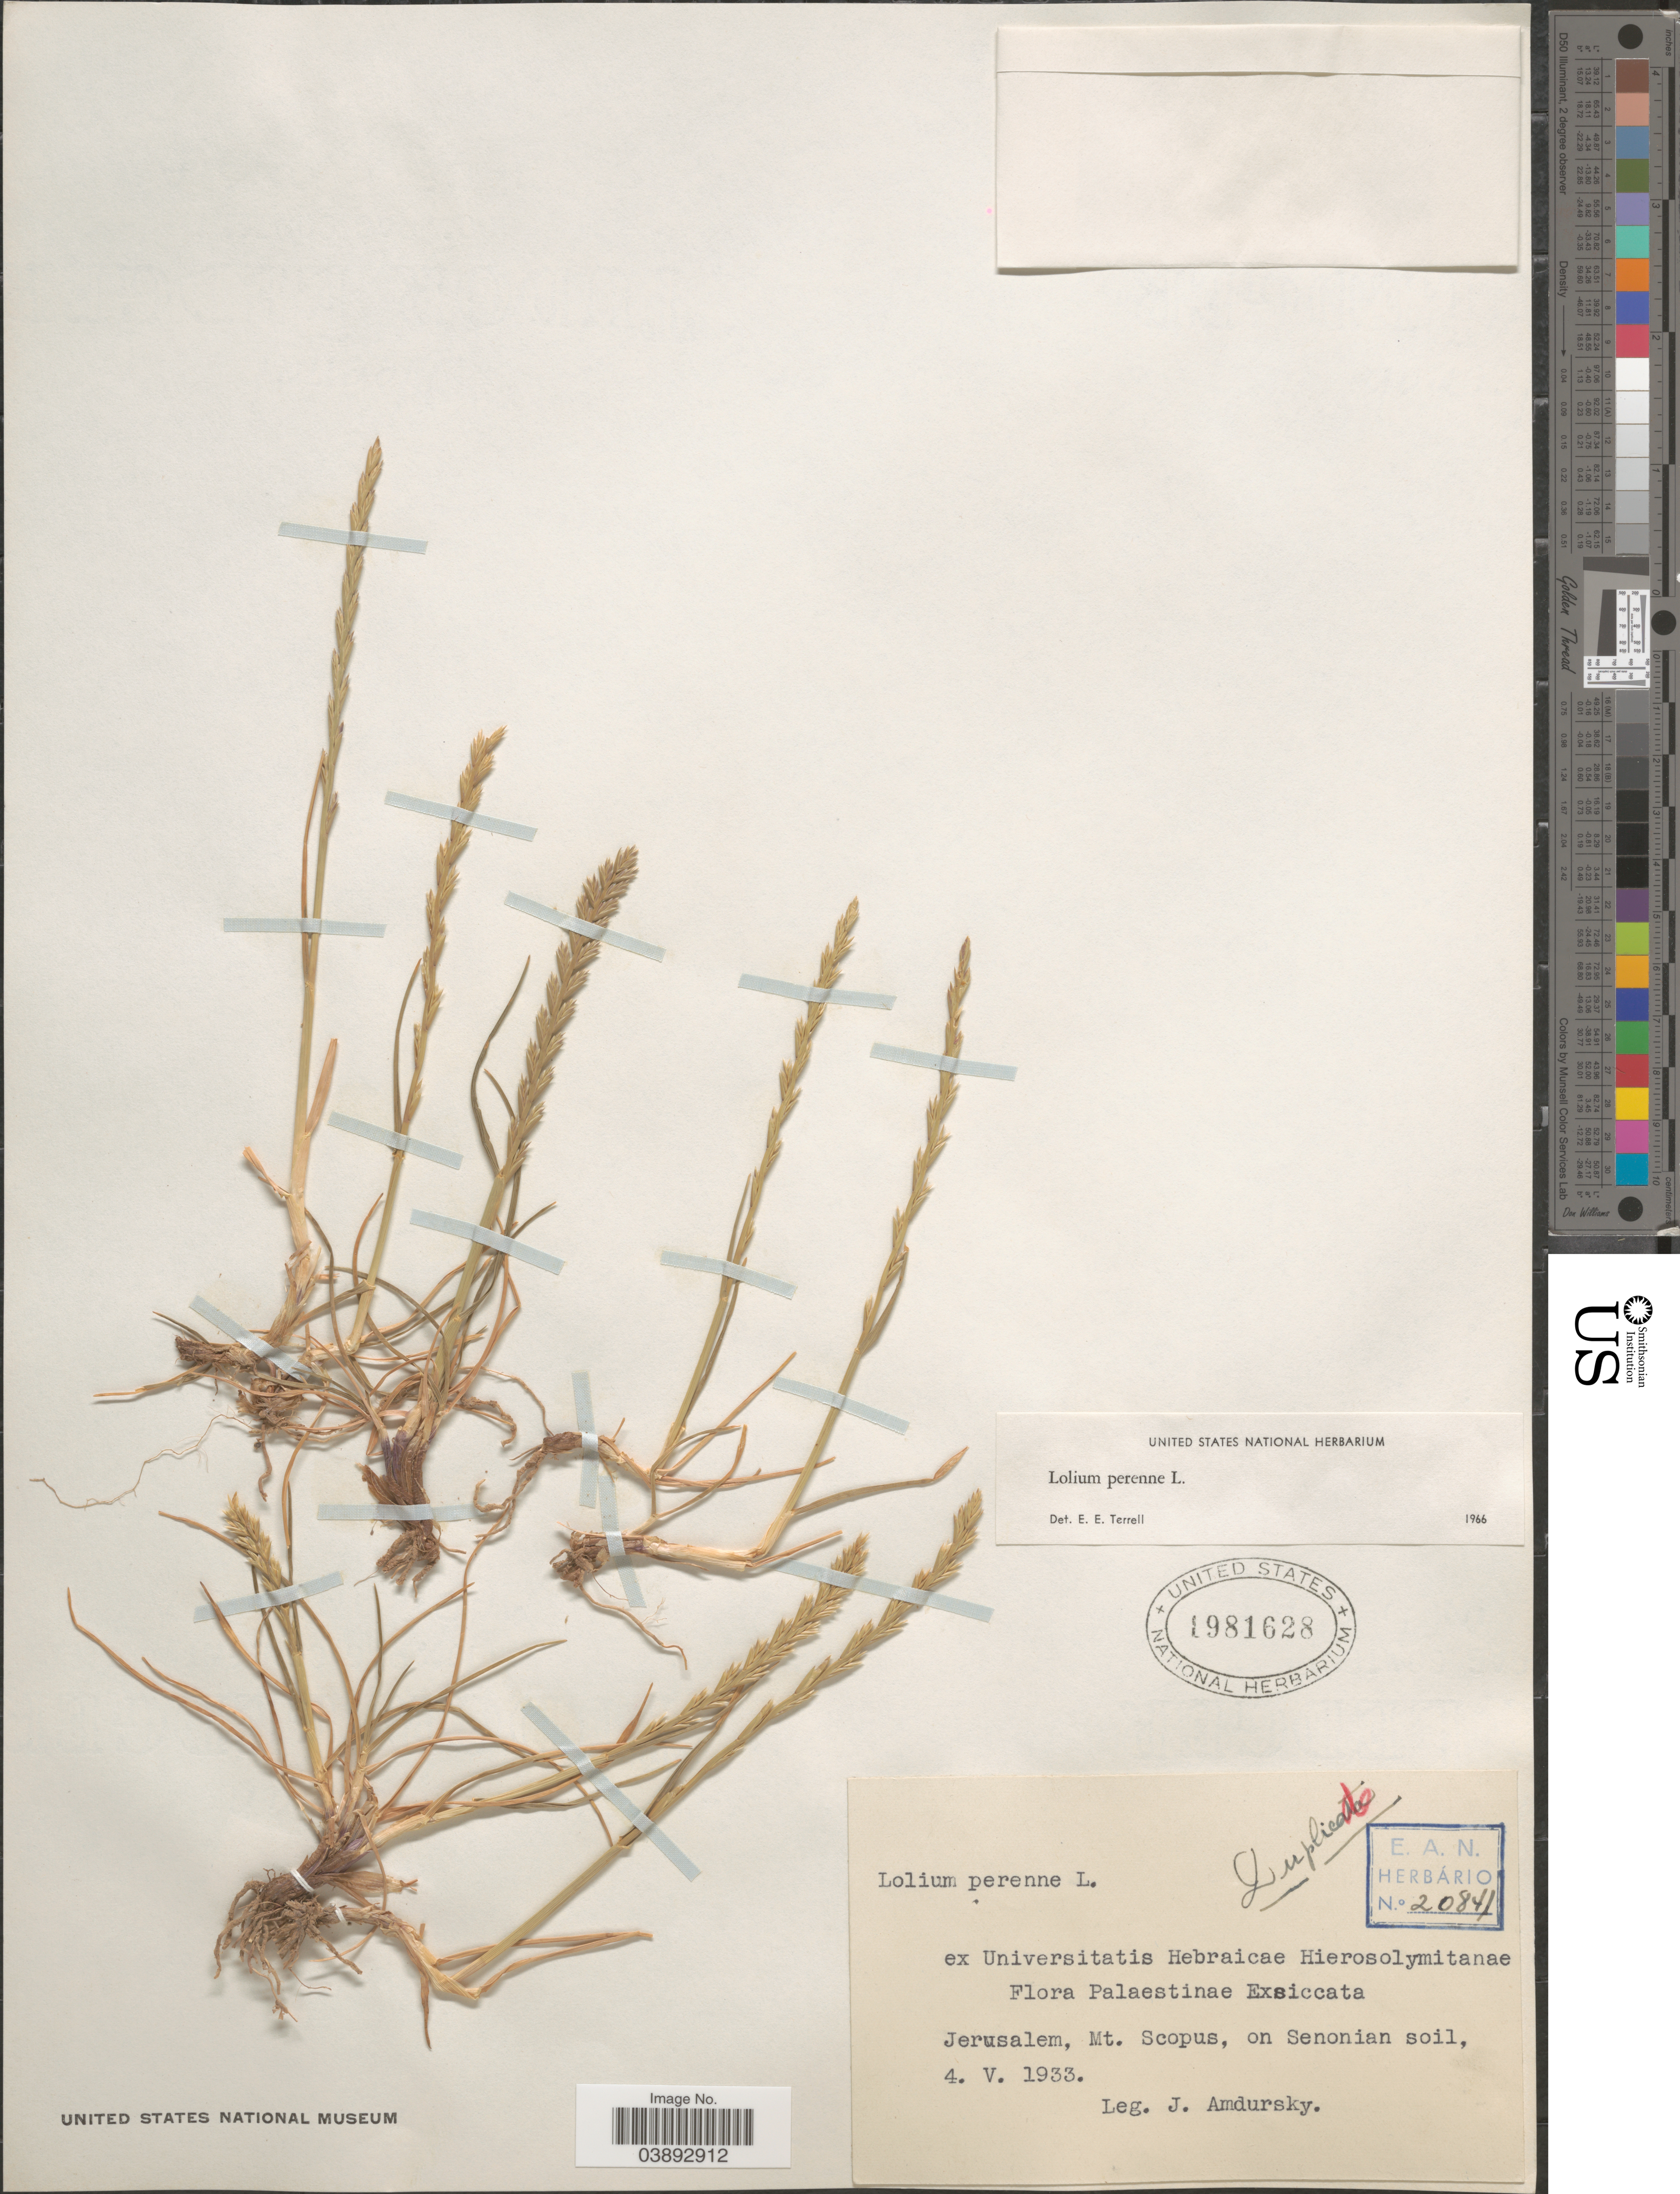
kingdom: Plantae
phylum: Tracheophyta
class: Liliopsida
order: Poales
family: Poaceae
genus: Lolium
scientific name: Lolium perenne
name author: L.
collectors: I. Amdursky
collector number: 20841 ?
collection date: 1933-05-04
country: Israel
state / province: Jerusalem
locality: Palaestinae. Mt. Scopus, on Senonian soil.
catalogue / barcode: US 1981628